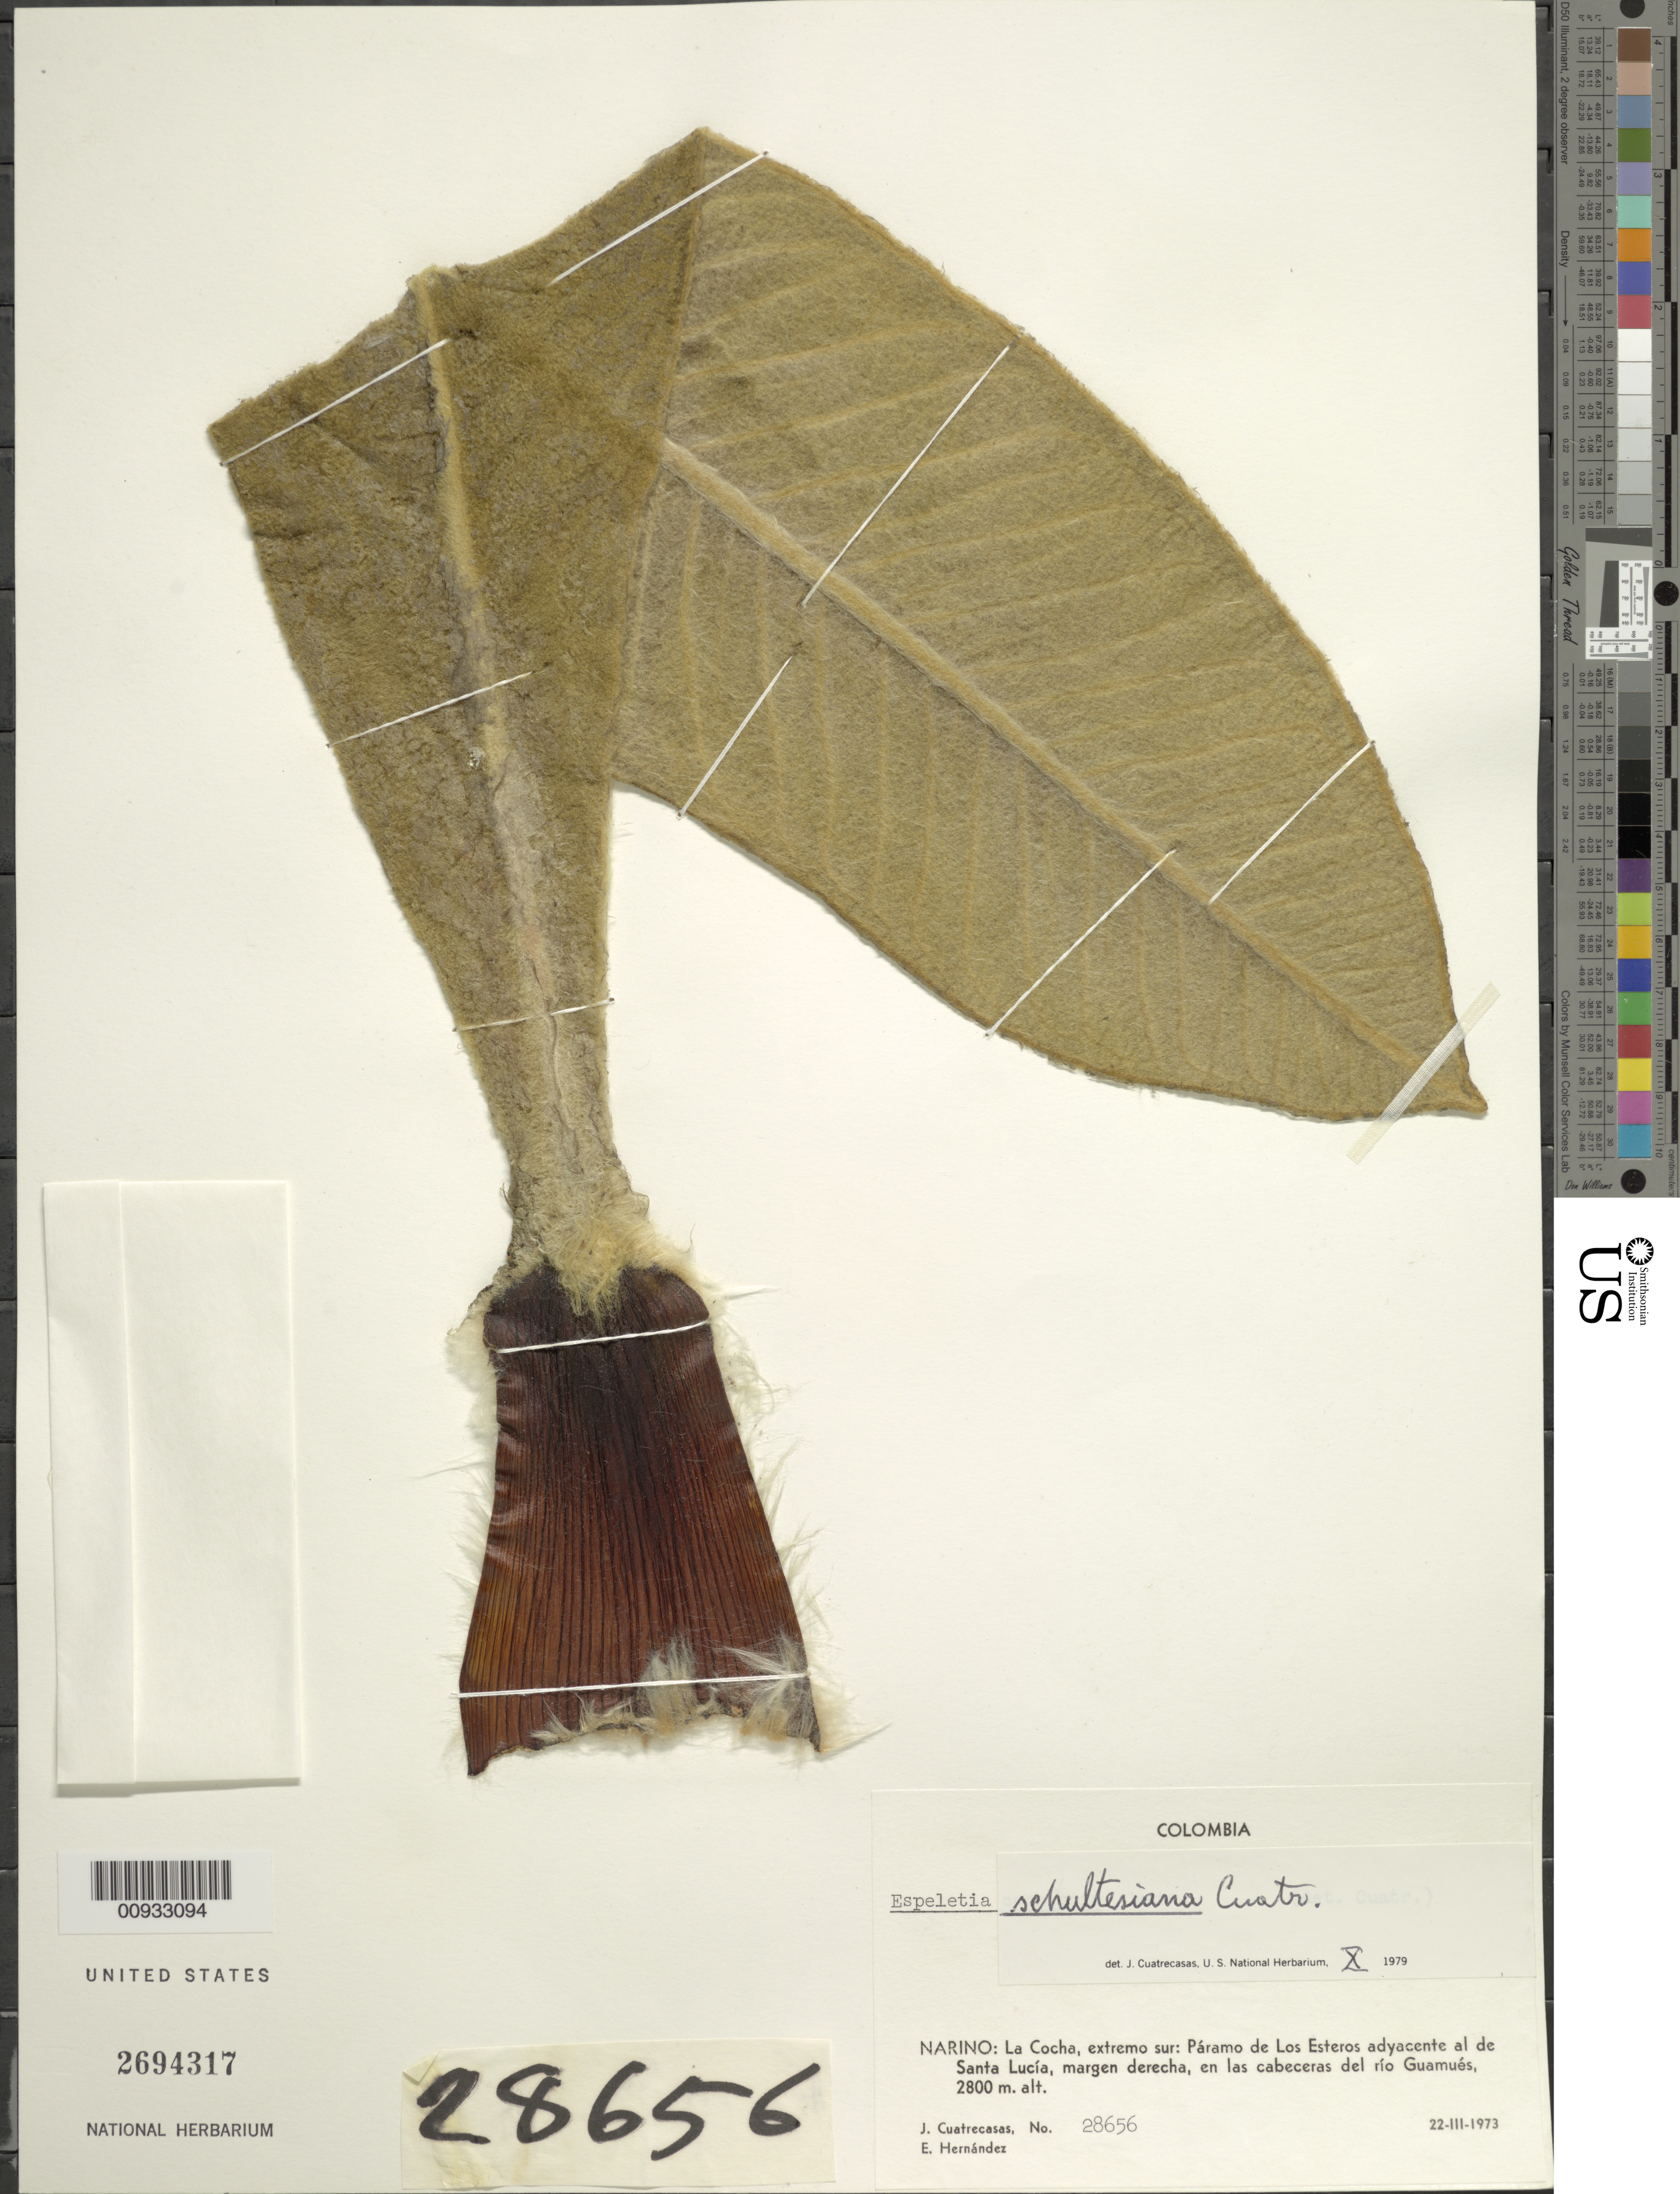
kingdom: Plantae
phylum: Tracheophyta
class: Magnoliopsida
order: Asterales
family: Asteraceae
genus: Espeletia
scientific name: Espeletia schultesiana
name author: Cuatrec.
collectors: J. Cuatrecasas & E. Hernández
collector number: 28656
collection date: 1973-03-22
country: Colombia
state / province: Nariño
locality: La Cocha, extremo sur, Paramo de Los Esteros adyacente al de Santa Lucia, margen derecha, en las cabeceras del rio Guamues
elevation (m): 2800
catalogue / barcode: US 2694317